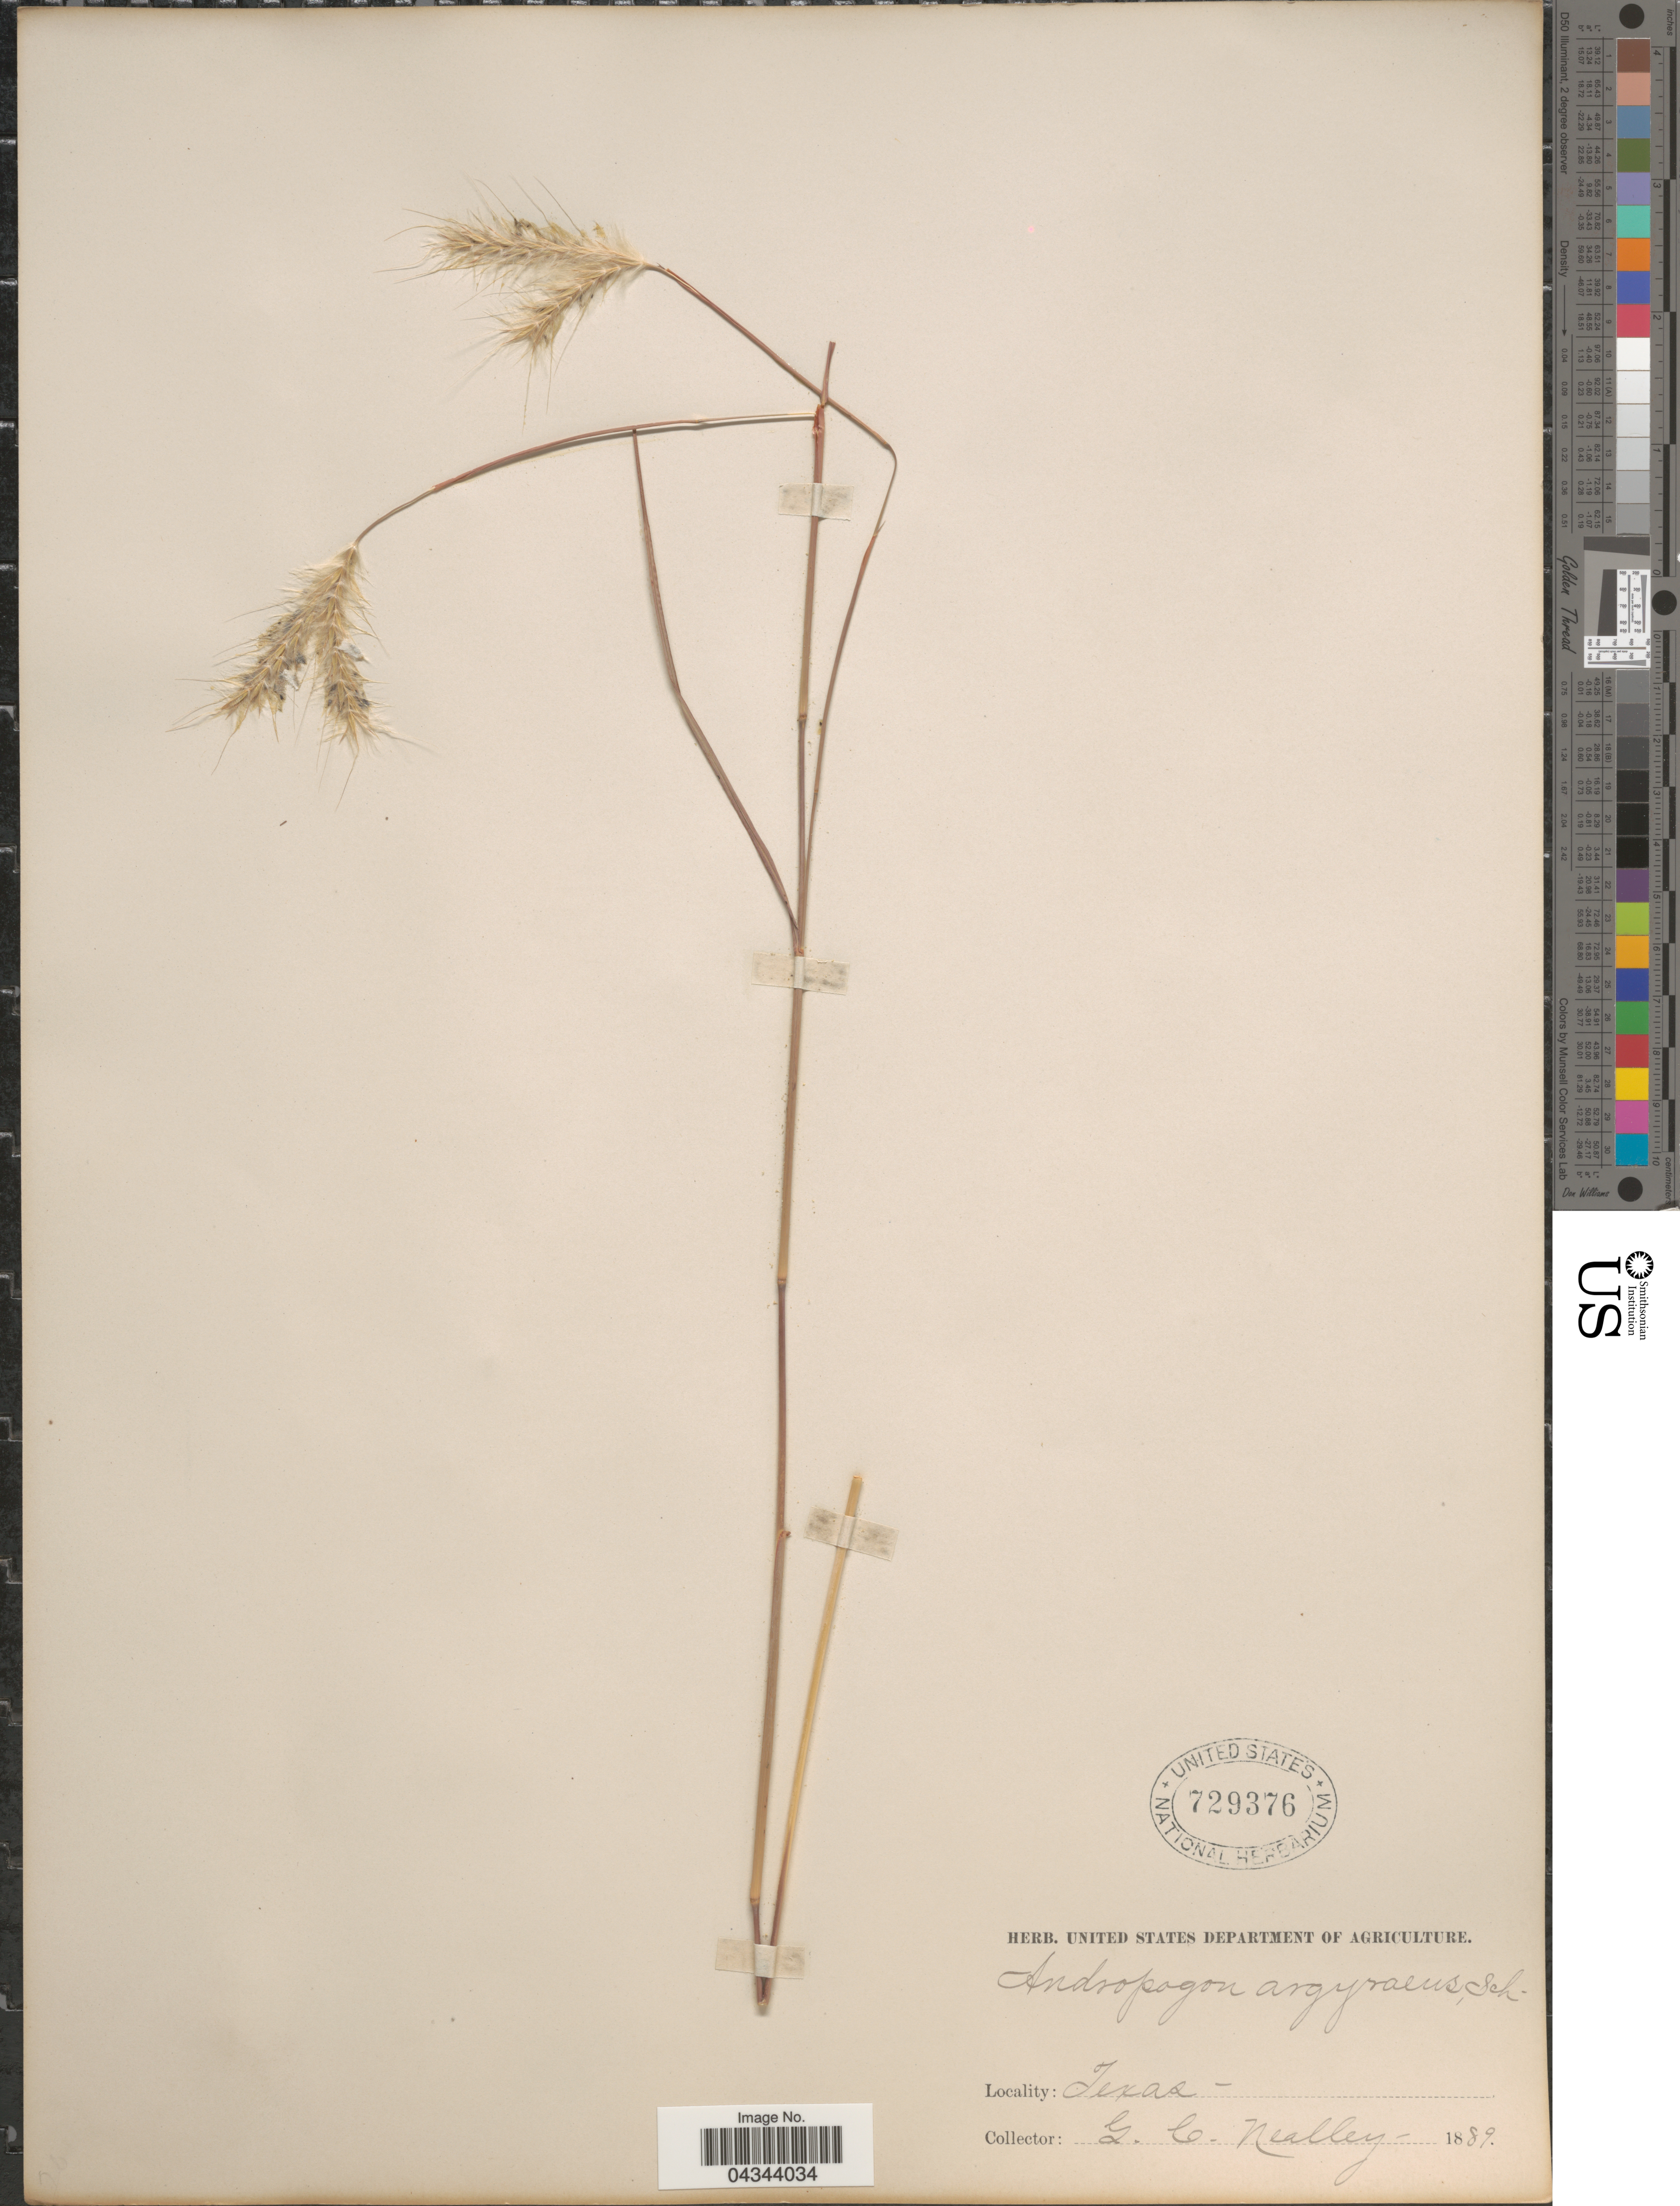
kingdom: Plantae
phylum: Tracheophyta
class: Liliopsida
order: Poales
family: Poaceae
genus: Andropogon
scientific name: Andropogon ternarius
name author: Michx.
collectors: G. C. Nealley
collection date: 1889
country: United States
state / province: Texas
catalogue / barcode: US 729376